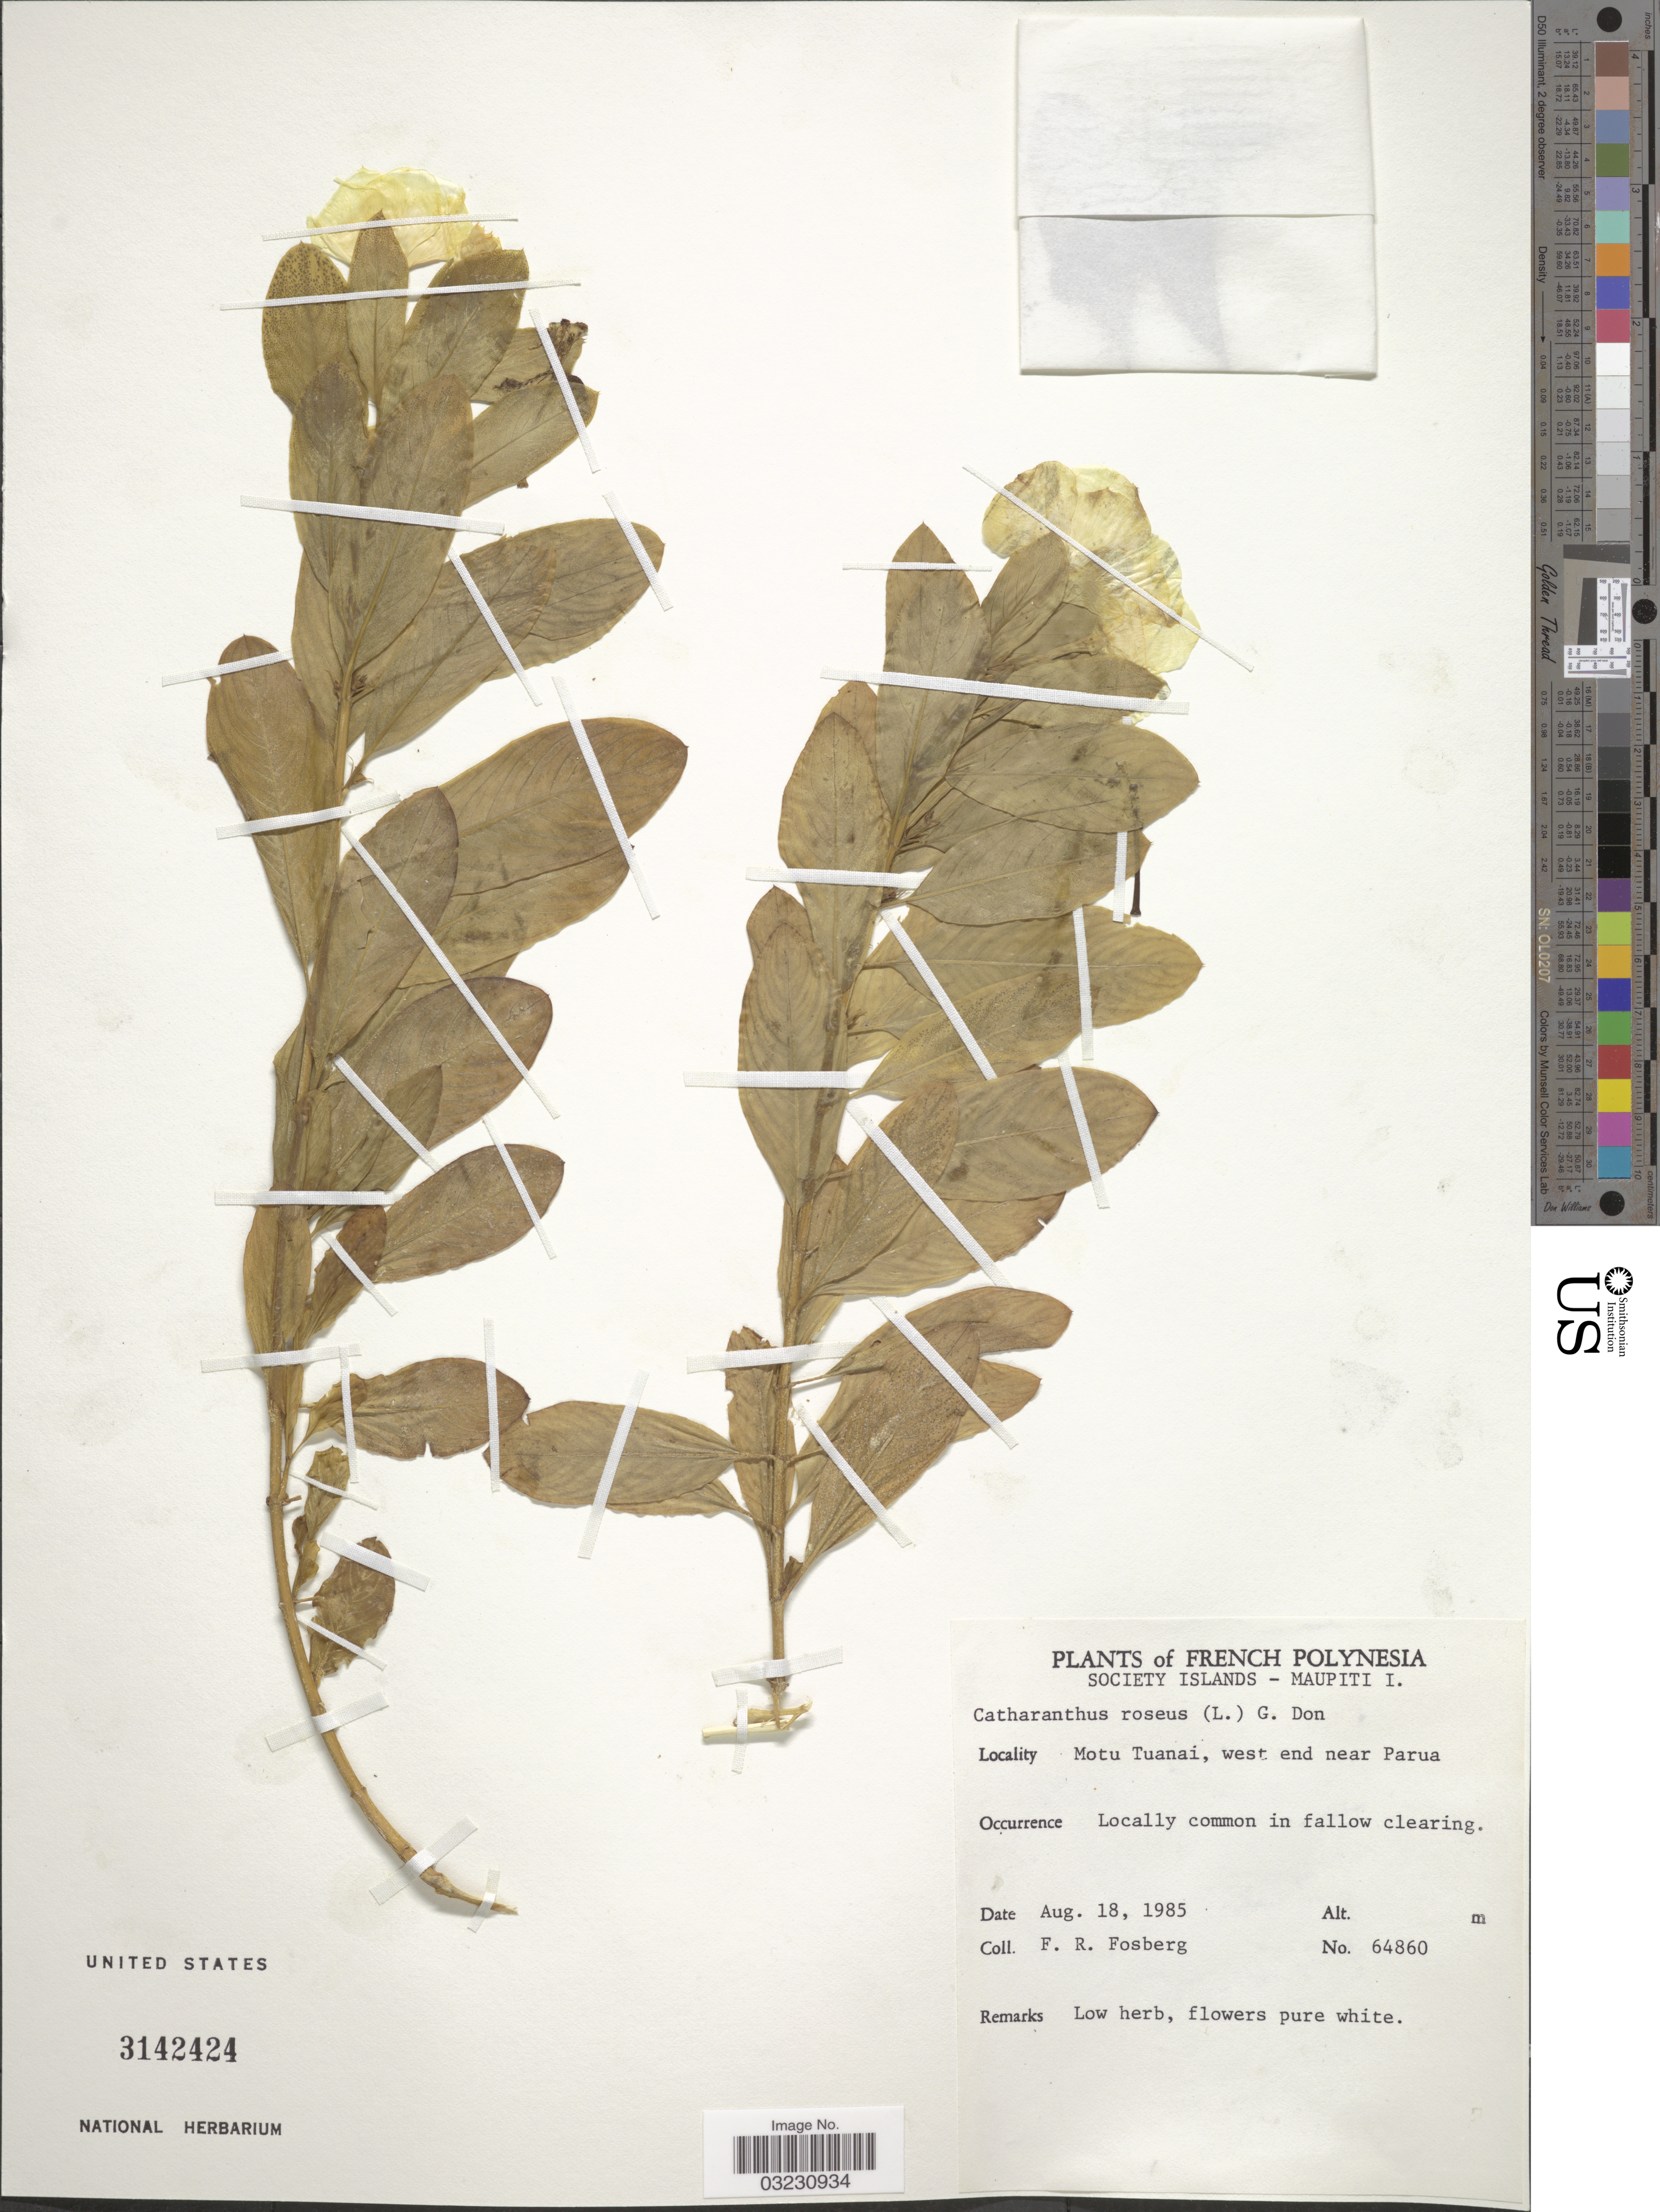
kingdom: Plantae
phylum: Tracheophyta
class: Magnoliopsida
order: Gentianales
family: Apocynaceae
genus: Catharanthus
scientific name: Catharanthus roseus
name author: (L.) G. Don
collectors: F. R. Fosberg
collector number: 64860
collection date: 1985-08-18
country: French Polynesia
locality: Society Islands - Maupiti I. Motu Tuanai, west end near Parua.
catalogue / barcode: US 3142424